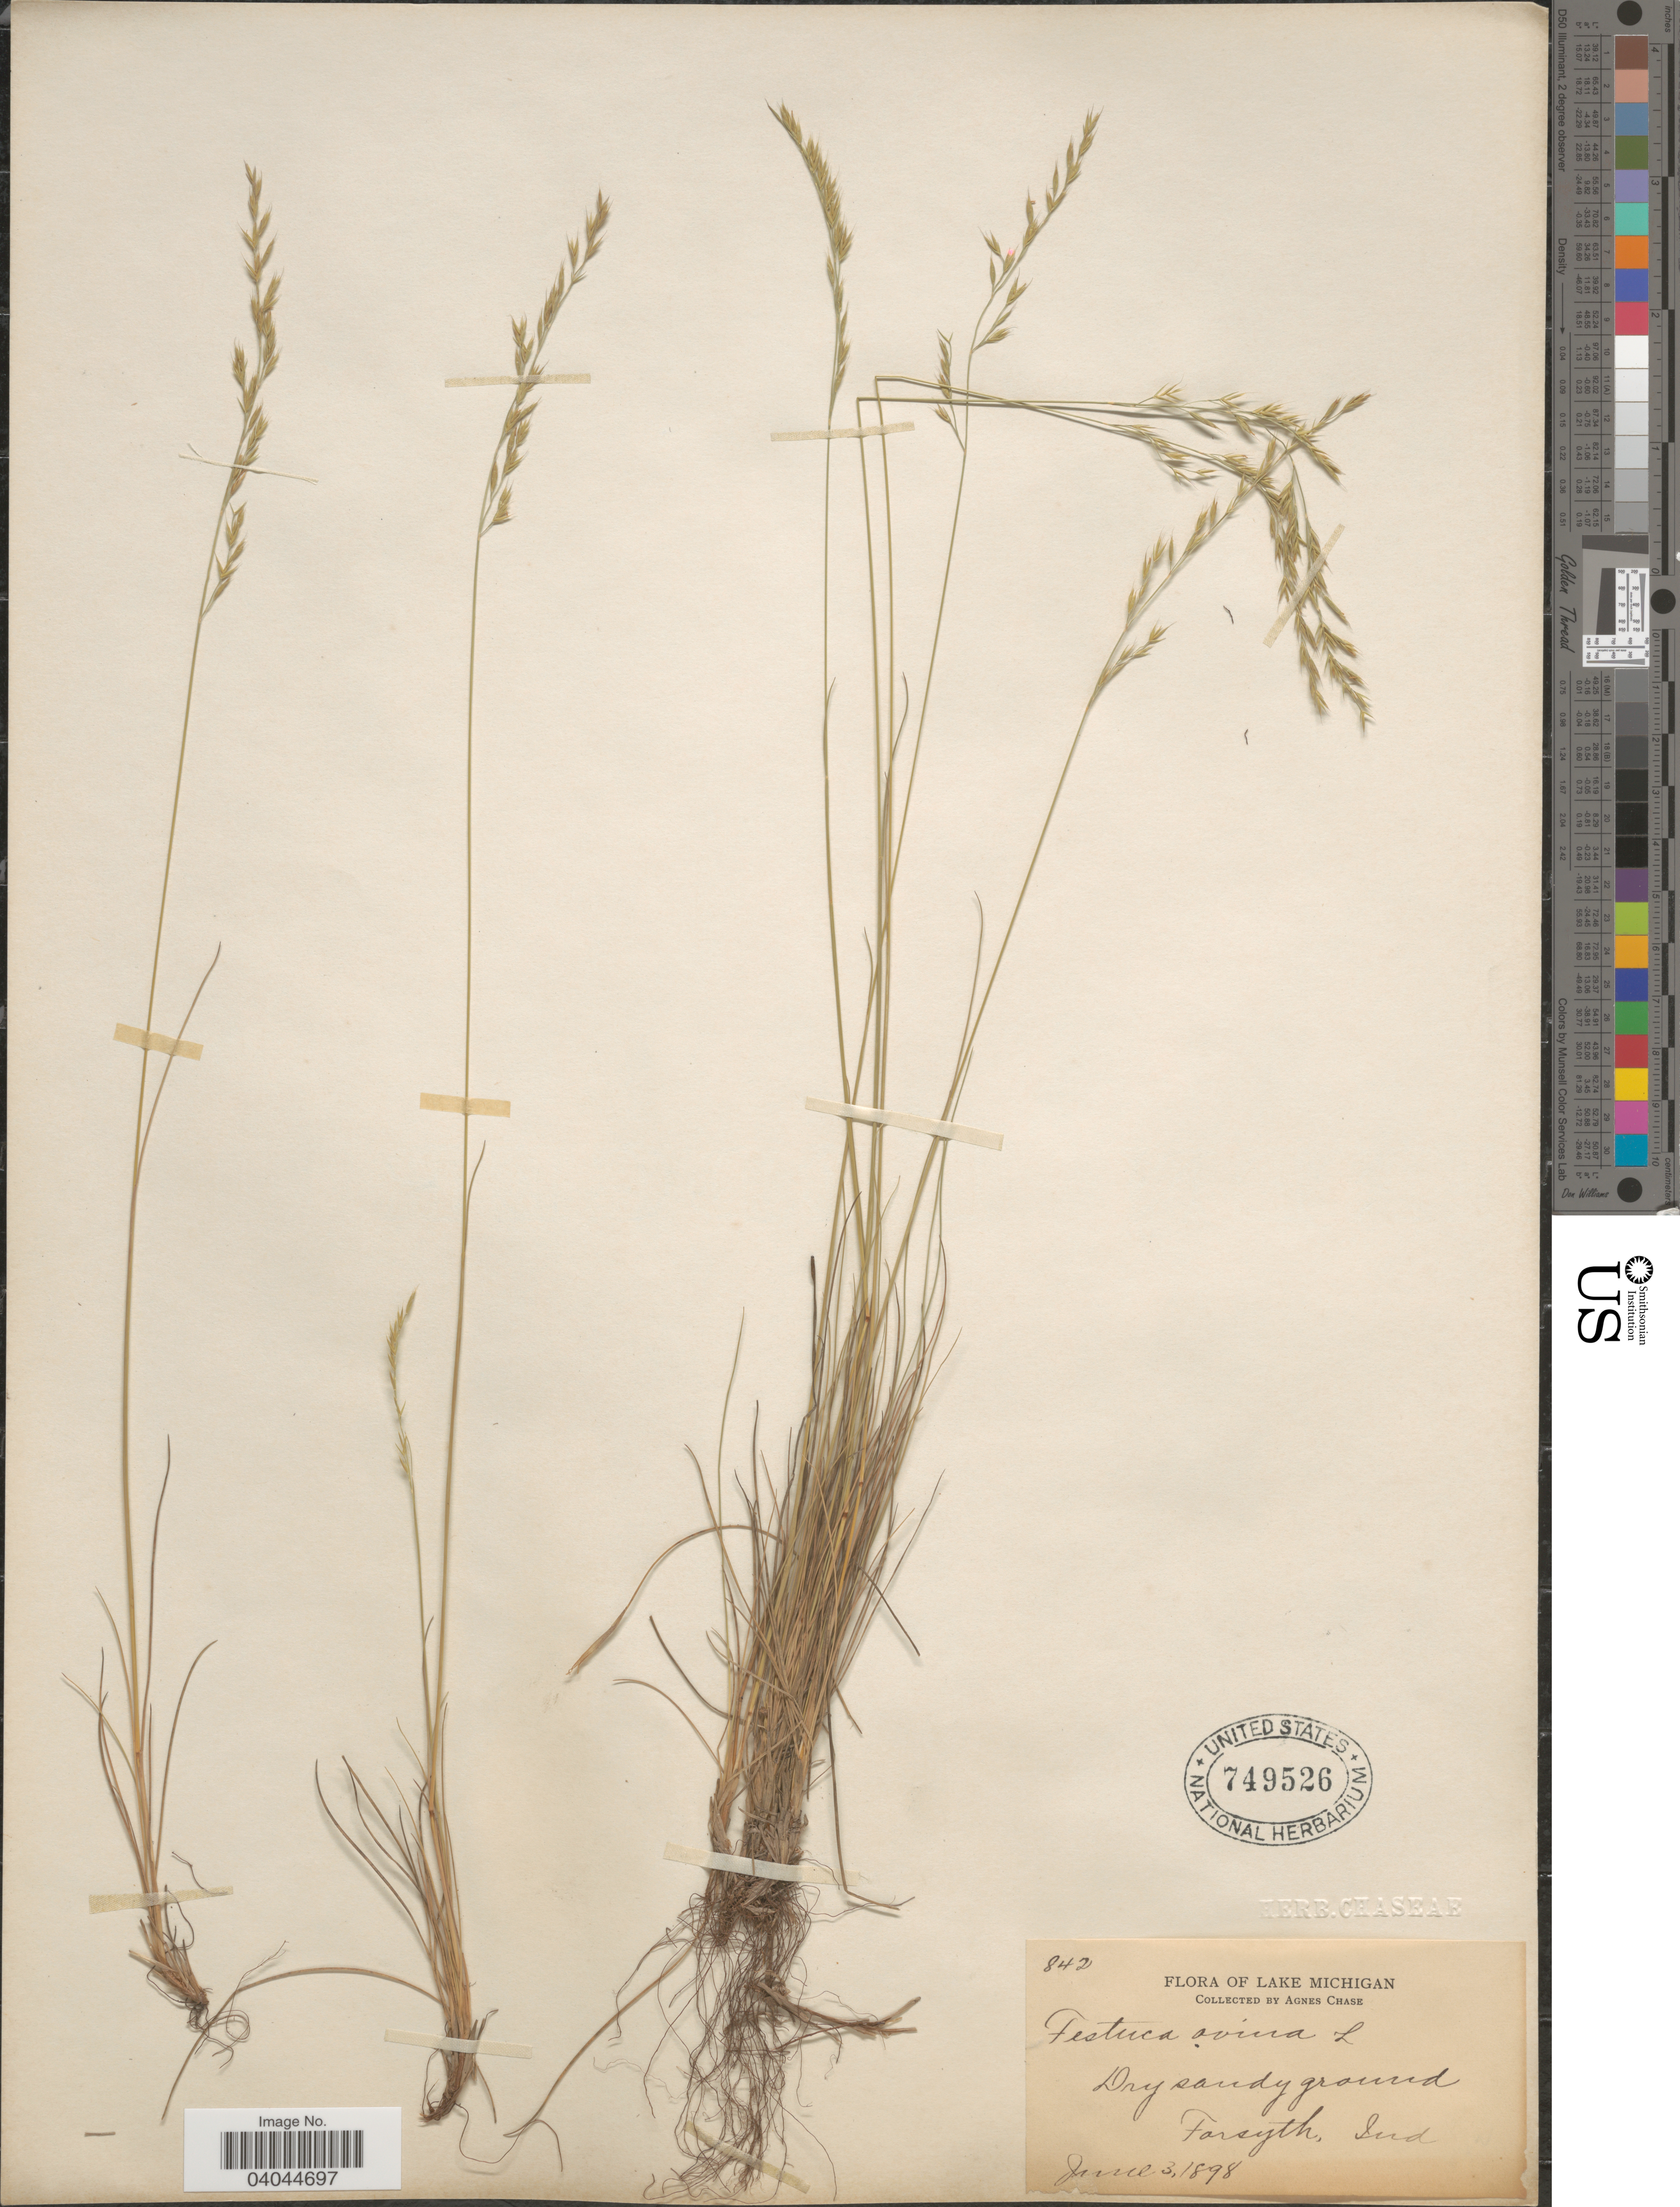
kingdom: Plantae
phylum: Tracheophyta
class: Liliopsida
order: Poales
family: Poaceae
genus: Festuca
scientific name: Festuca ovina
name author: L.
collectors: A. Chase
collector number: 842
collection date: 1898-06-03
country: United States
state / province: Indiana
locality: Lake Michigan. Farsyth.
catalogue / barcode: US 749526